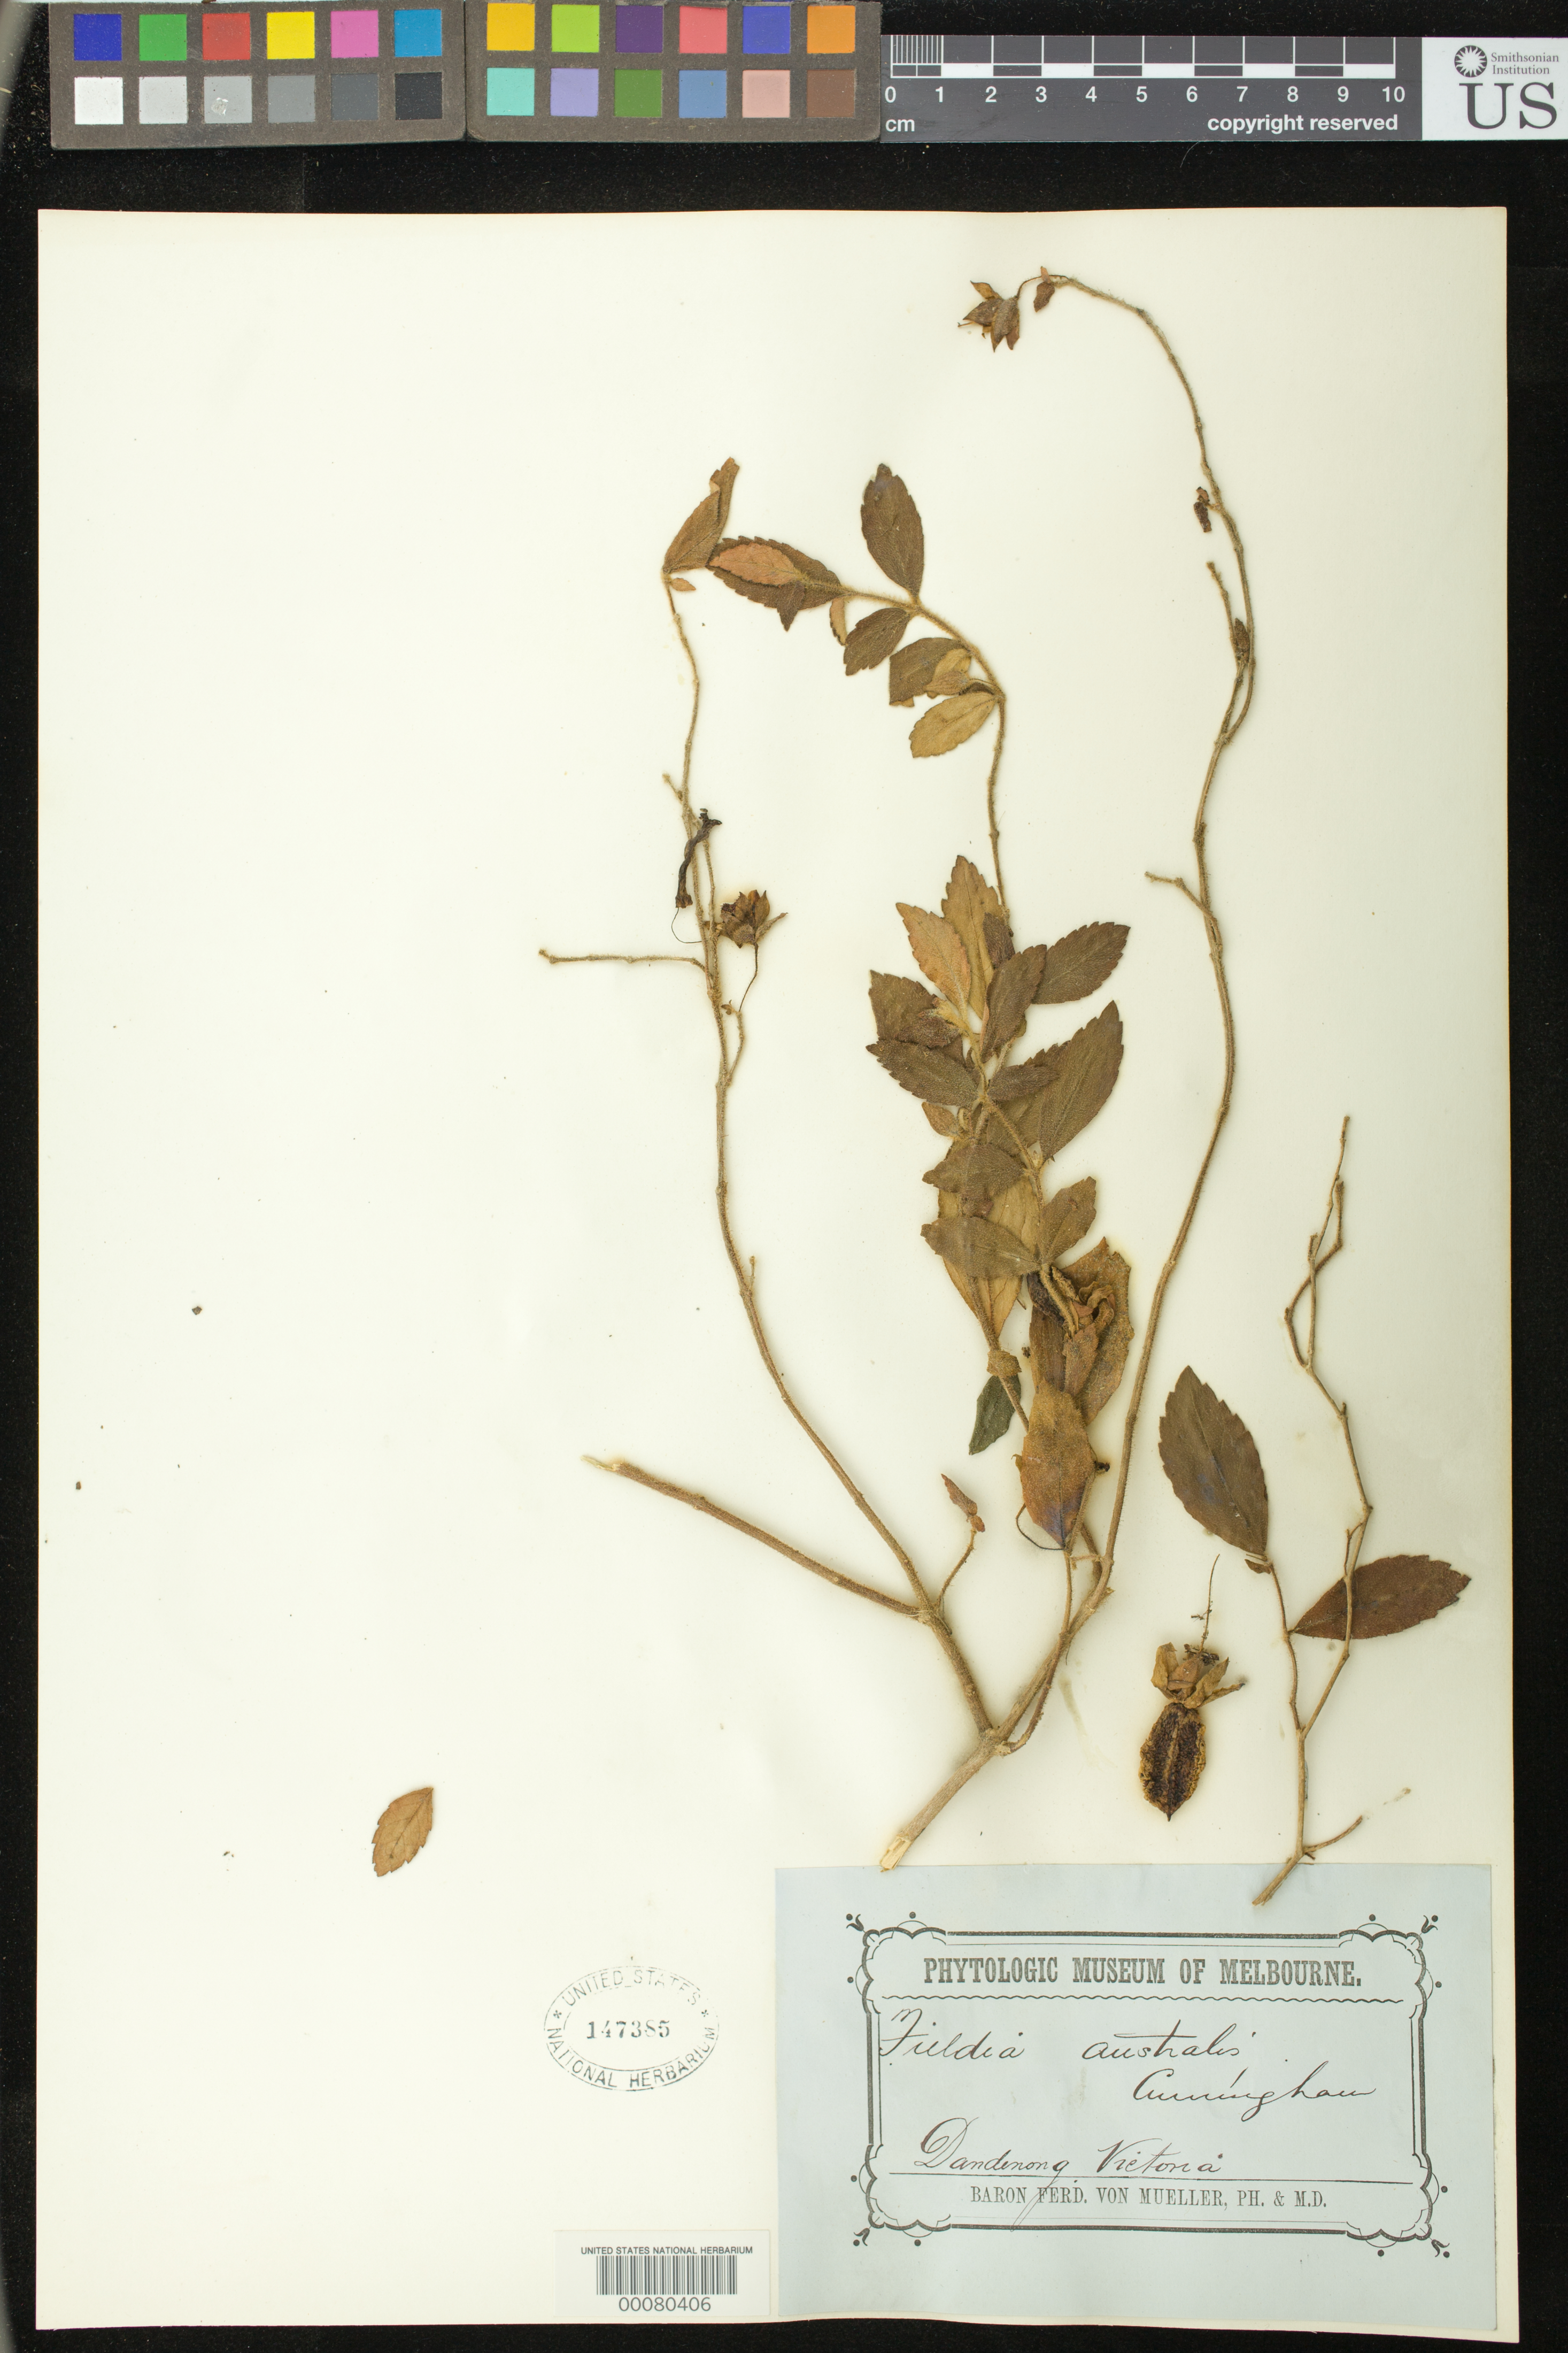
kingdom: Plantae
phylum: Tracheophyta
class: Magnoliopsida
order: Lamiales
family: Gesneriaceae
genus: Fieldia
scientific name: Fieldia australis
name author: A. Cunn.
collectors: F. Mueller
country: Australia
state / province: Victoria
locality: Dandenong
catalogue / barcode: US 147385